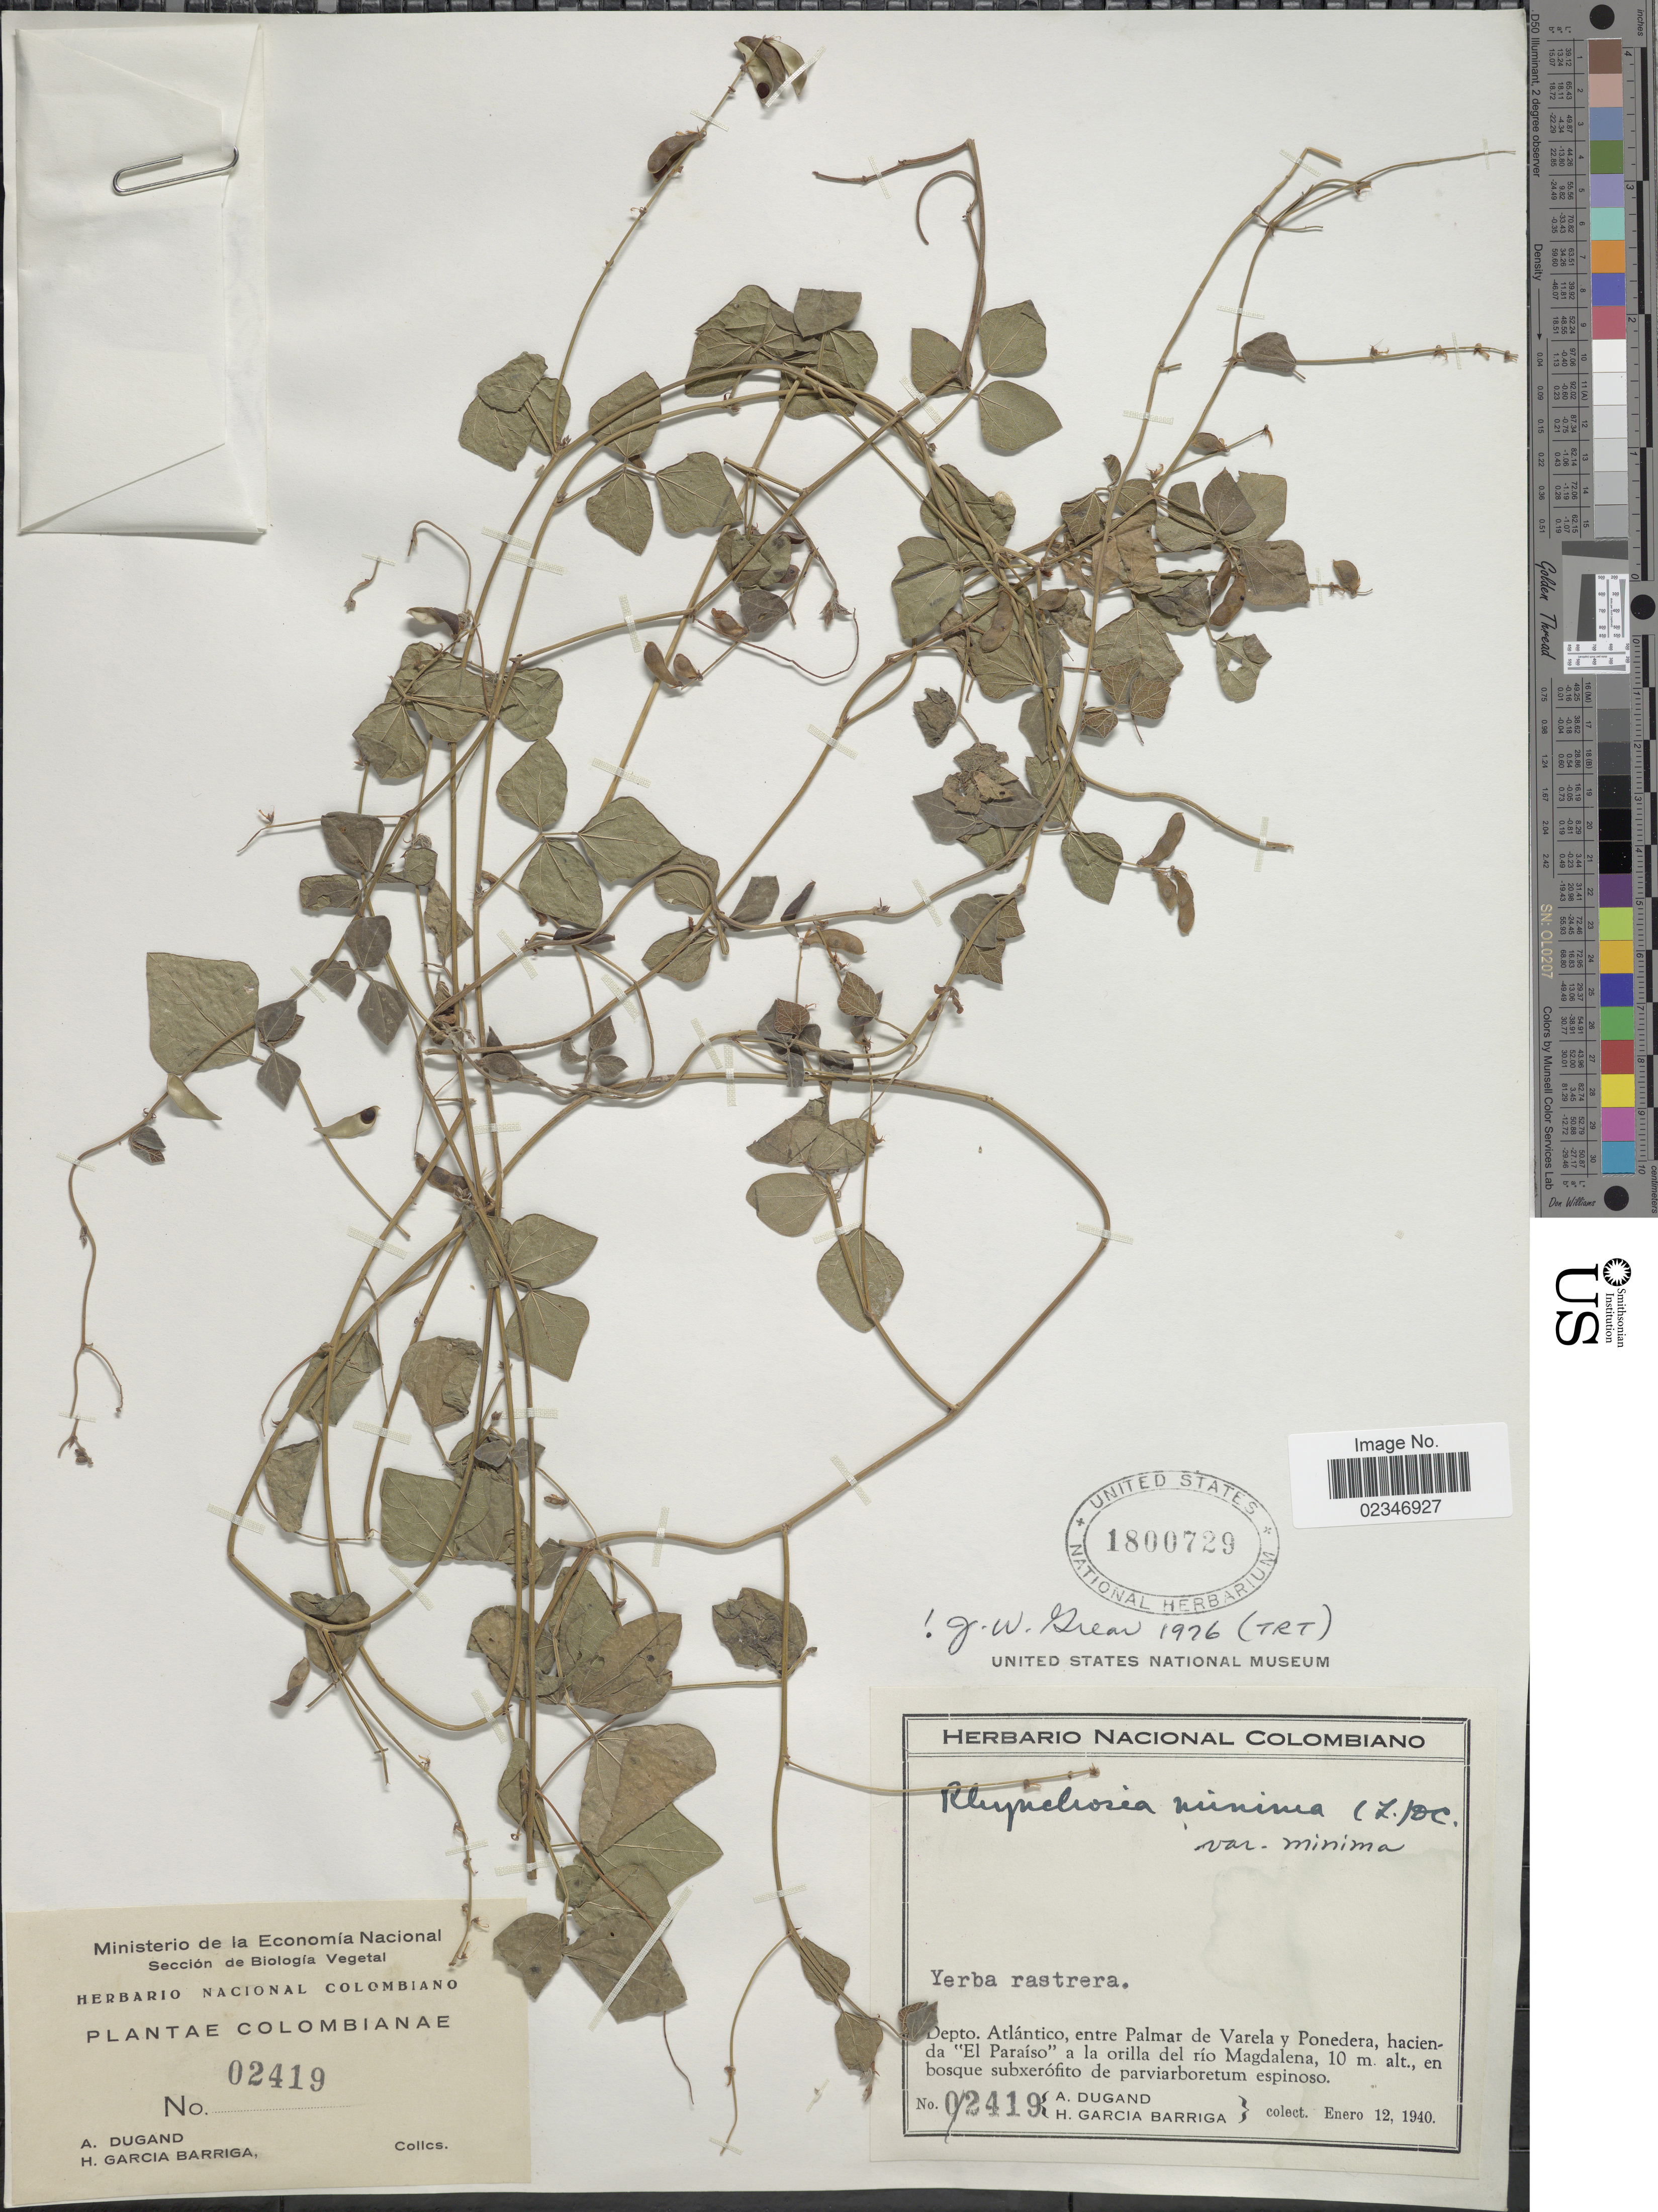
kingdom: Plantae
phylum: Tracheophyta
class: Magnoliopsida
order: Fabales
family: Fabaceae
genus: Rhynchosia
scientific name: Rhynchosia minima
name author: (L.) DC.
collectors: A. Dugand & H. García Barriga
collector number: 02419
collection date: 1940-01-12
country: Colombia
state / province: Atlántico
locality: Entre Palmar de Varela y Ponedera, hacienda El Paraiso a la orilla del Rio Magdalena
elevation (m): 10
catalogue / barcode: US 1800729